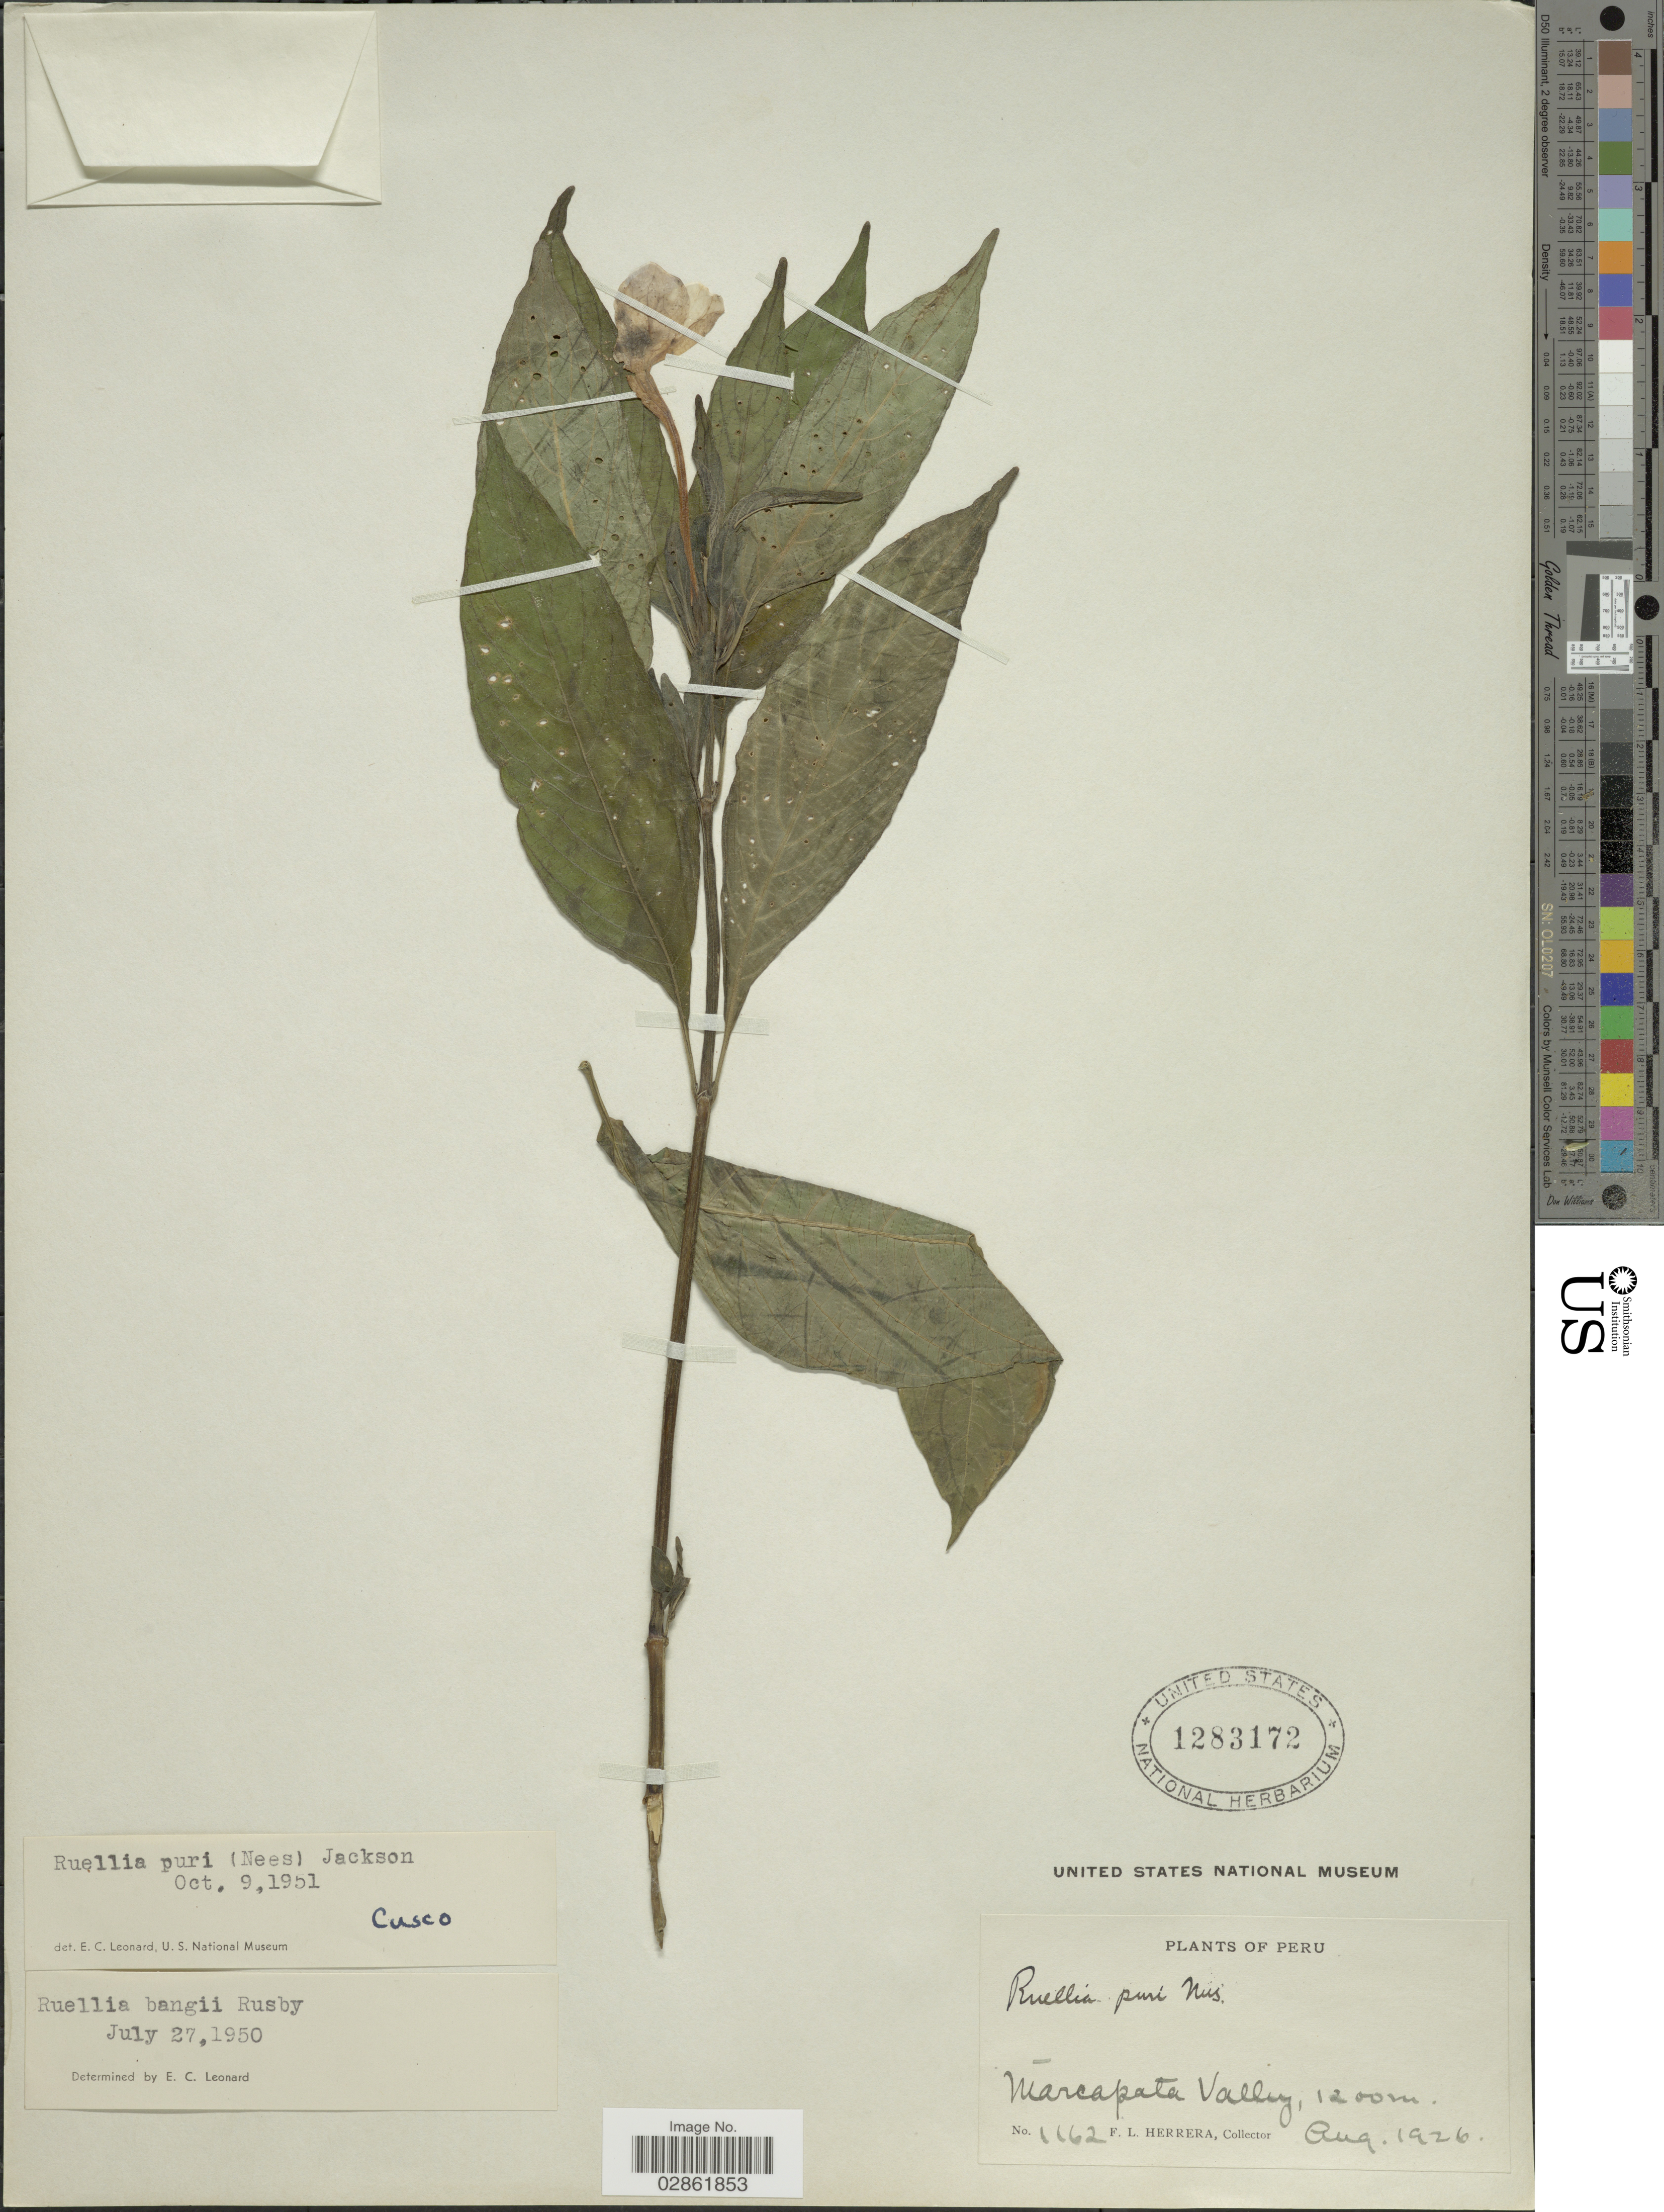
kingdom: Plantae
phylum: Tracheophyta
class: Magnoliopsida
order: Lamiales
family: Acanthaceae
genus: Ruellia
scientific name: Ruellia puri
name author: Mart. ex Nees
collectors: F. L. Herrera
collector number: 1162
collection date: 1926-08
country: Peru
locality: Maracapata Valley.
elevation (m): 1200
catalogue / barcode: US 1283172